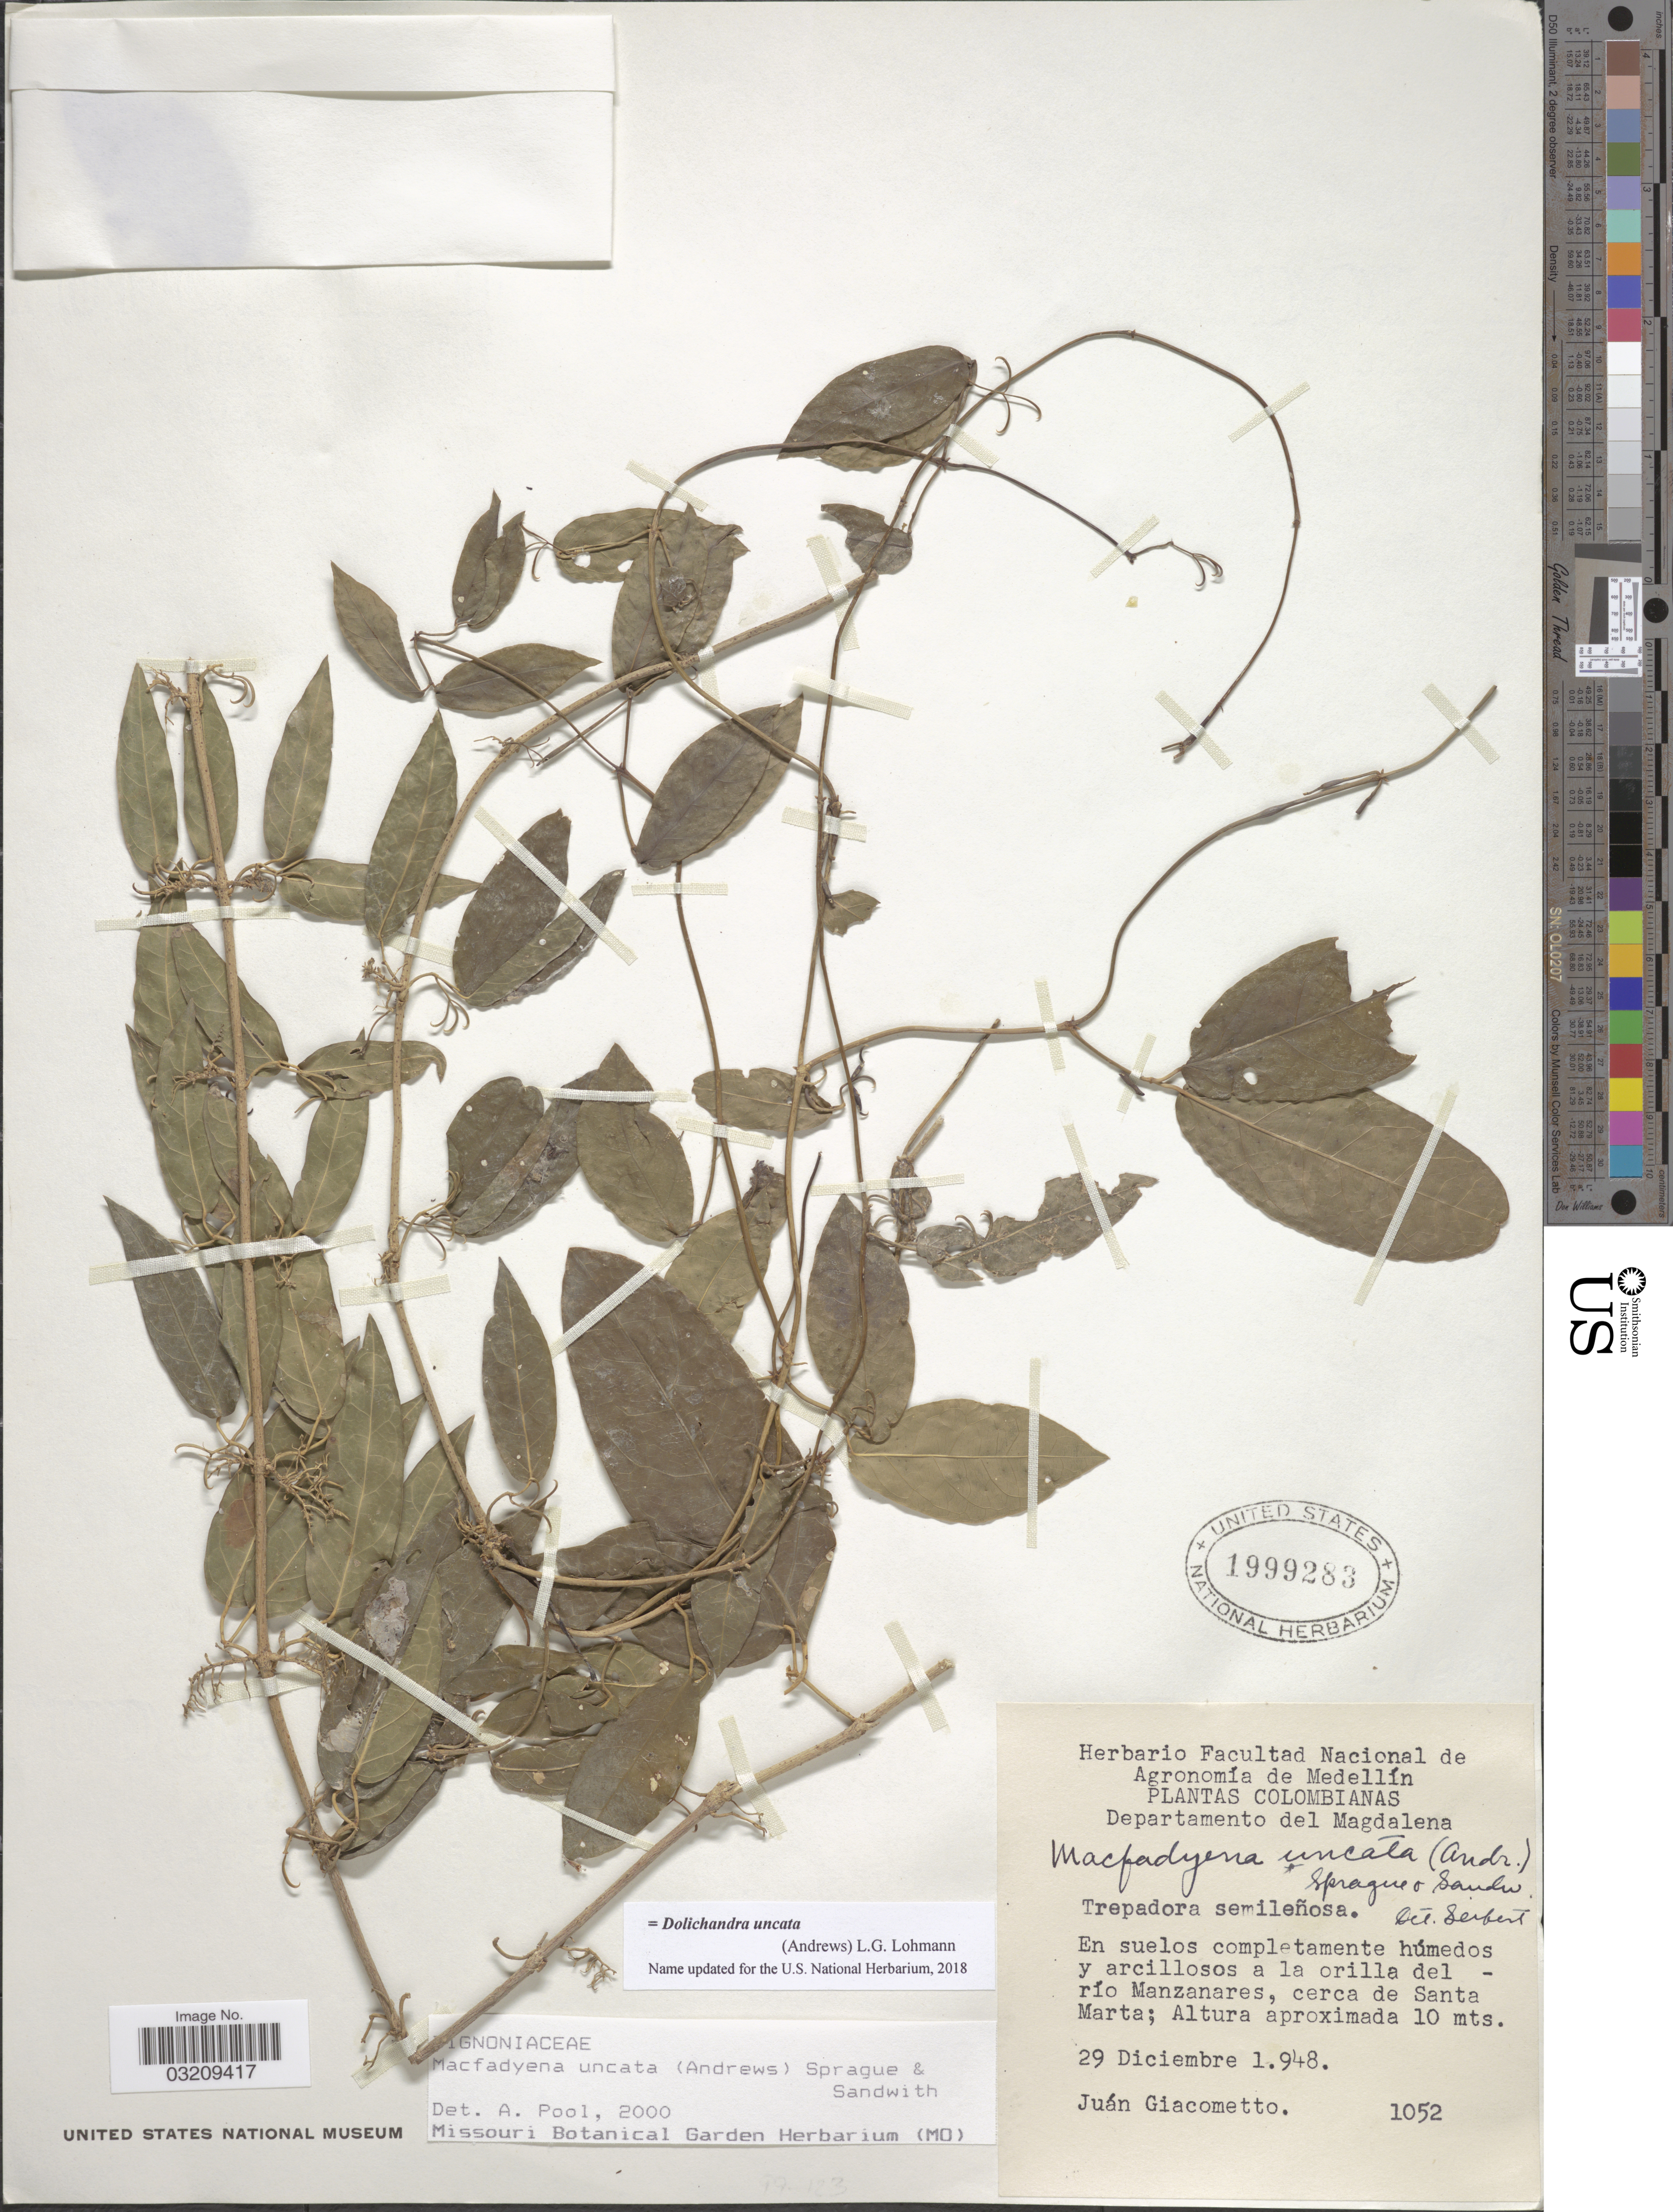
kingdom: Plantae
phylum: Tracheophyta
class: Magnoliopsida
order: Lamiales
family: Bignoniaceae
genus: Dolichandra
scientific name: Dolichandra uncata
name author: (Andrews) L.G. Lohmann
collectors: J. Giacometto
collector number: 1052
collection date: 1948-12-29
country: Colombia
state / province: Magdalena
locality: Departamento del Magdalena. En suelos completamente húmedos y arcillosos a la orilla del - río Manzanares, cerca de Santa Marta.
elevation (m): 10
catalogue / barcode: US 1999283